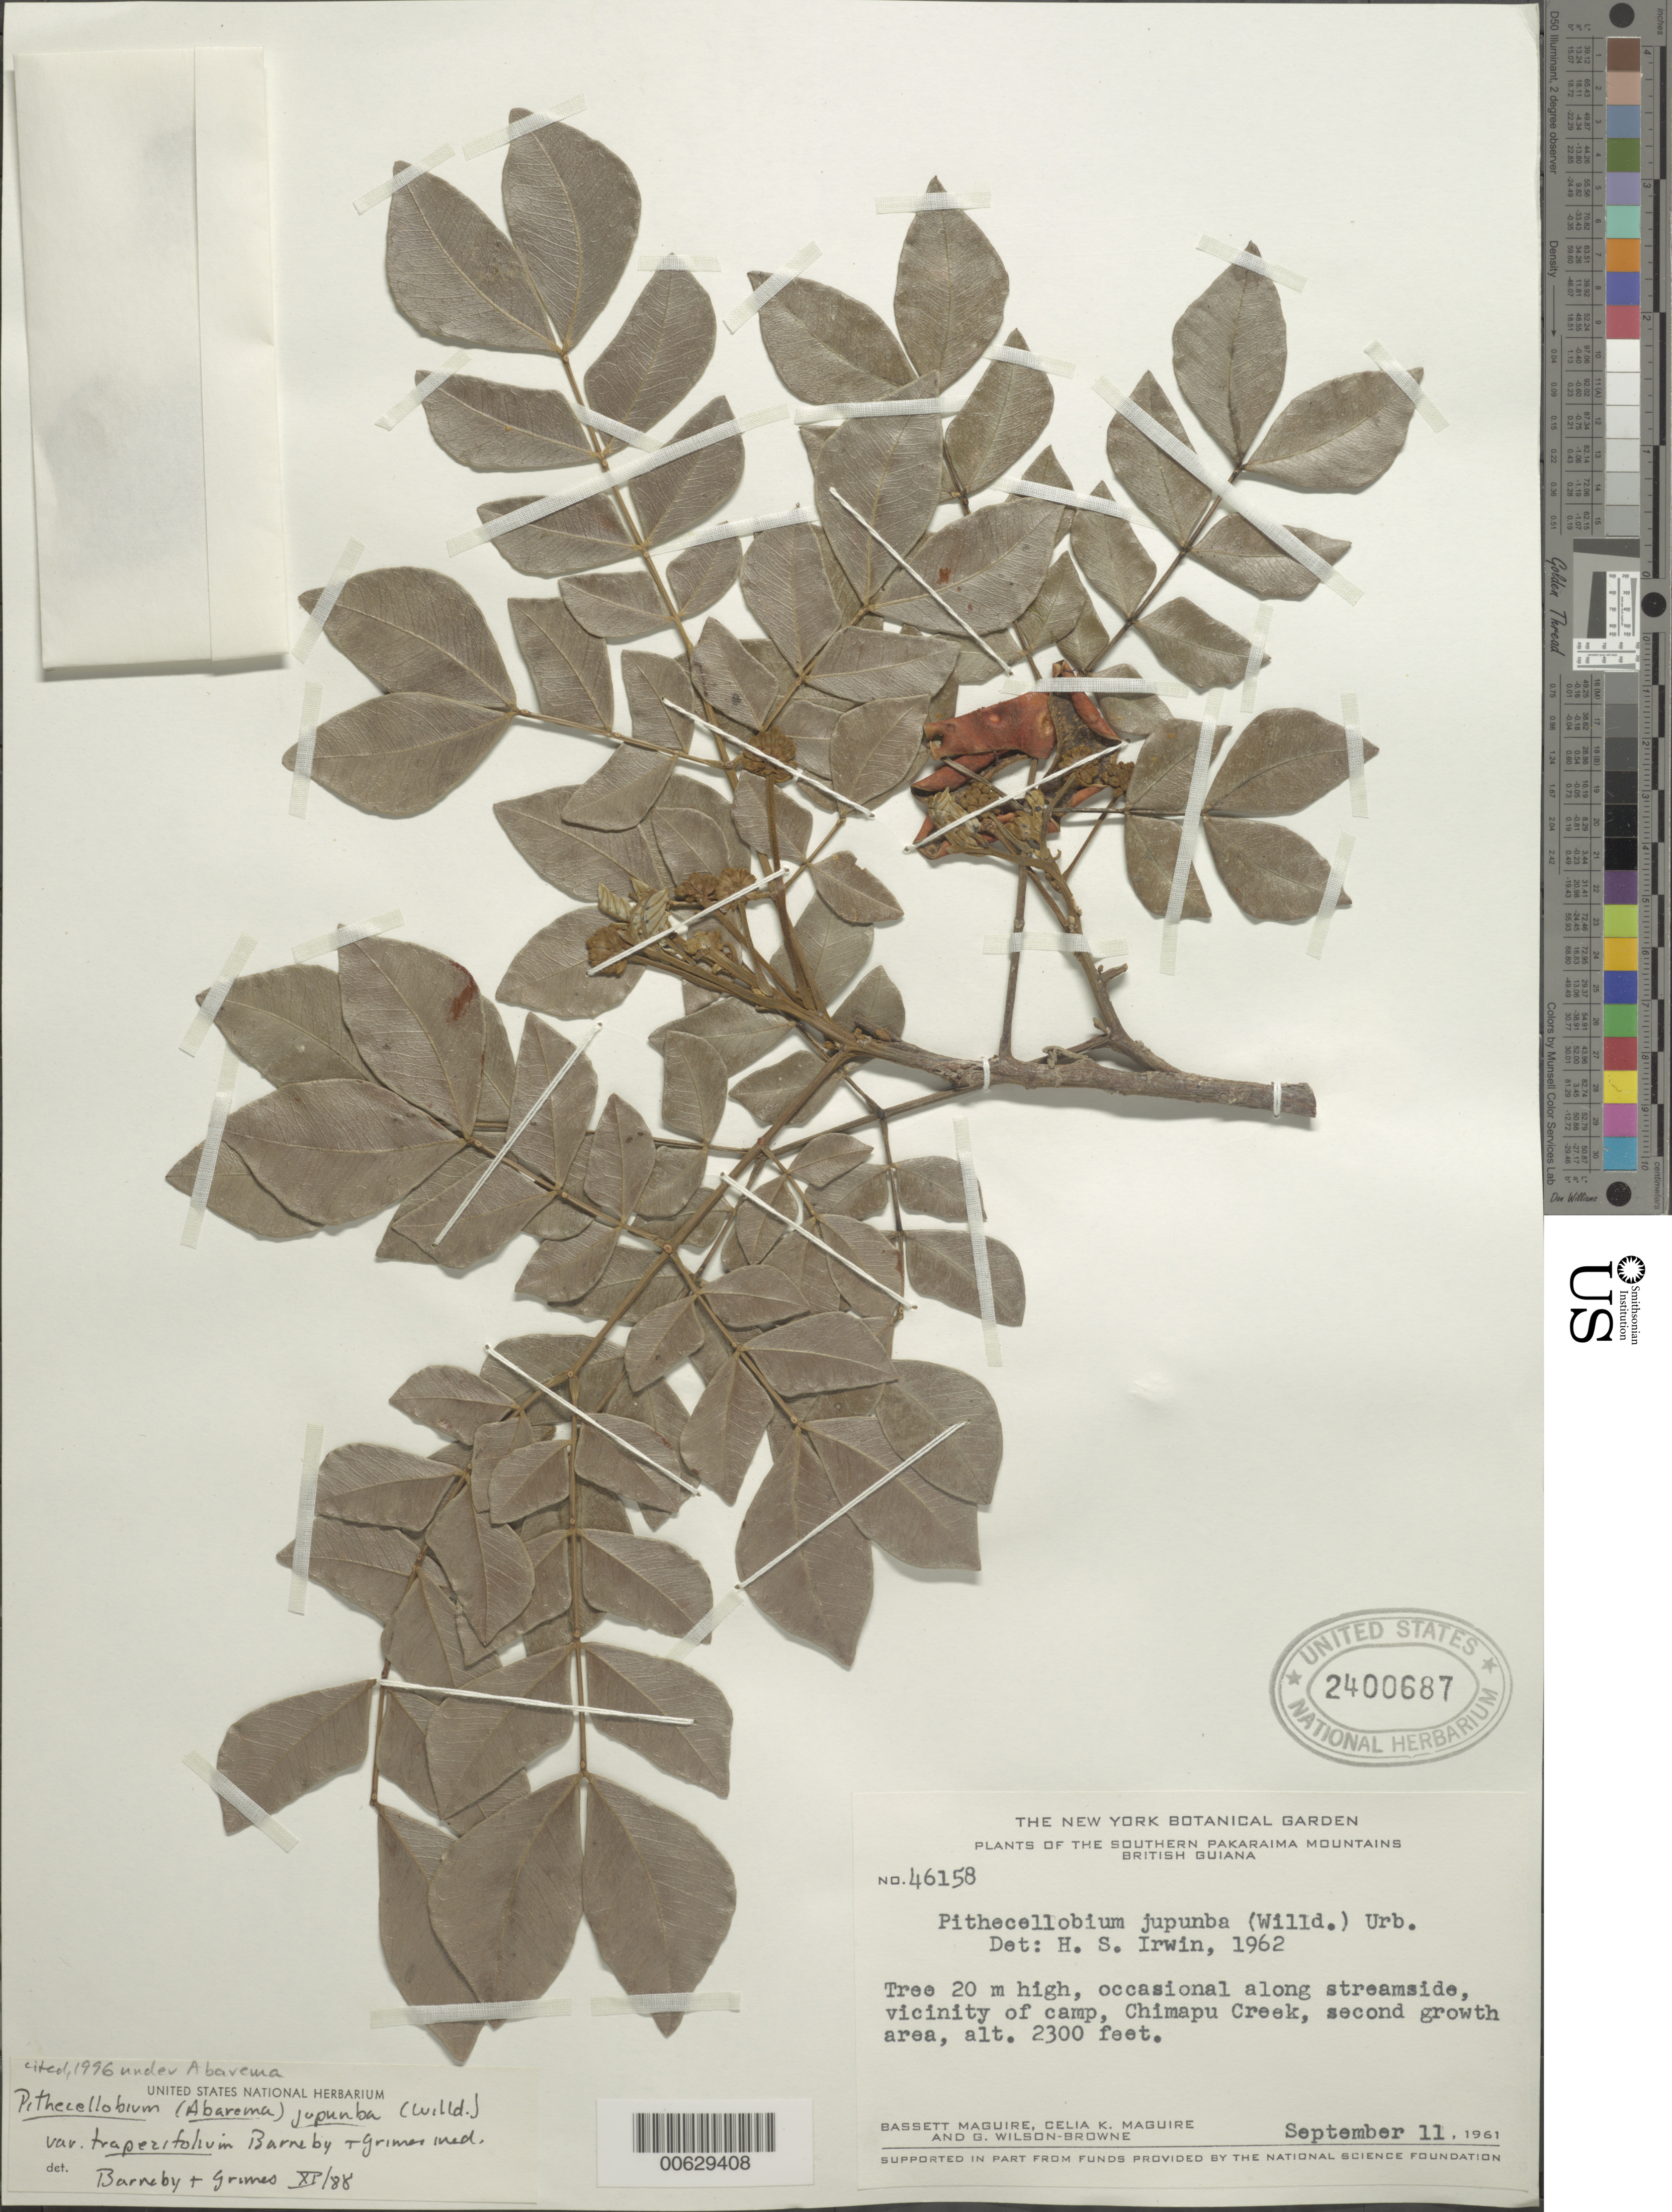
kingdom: Plantae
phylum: Tracheophyta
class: Magnoliopsida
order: Fabales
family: Fabaceae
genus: Jupunba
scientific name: Jupunba trapezifolia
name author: (Vahl) Moldenke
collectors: B. Maguire, C. K. Maguire & G. Wilson-Browne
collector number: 46158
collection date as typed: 11-Sep-61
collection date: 1961-09-11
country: Guyana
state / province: Potaro-Siparuni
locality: Chimapu Creek, Pakaraima Mts., vic of camp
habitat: Streamside, second growth area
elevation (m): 701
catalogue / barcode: US 2400687